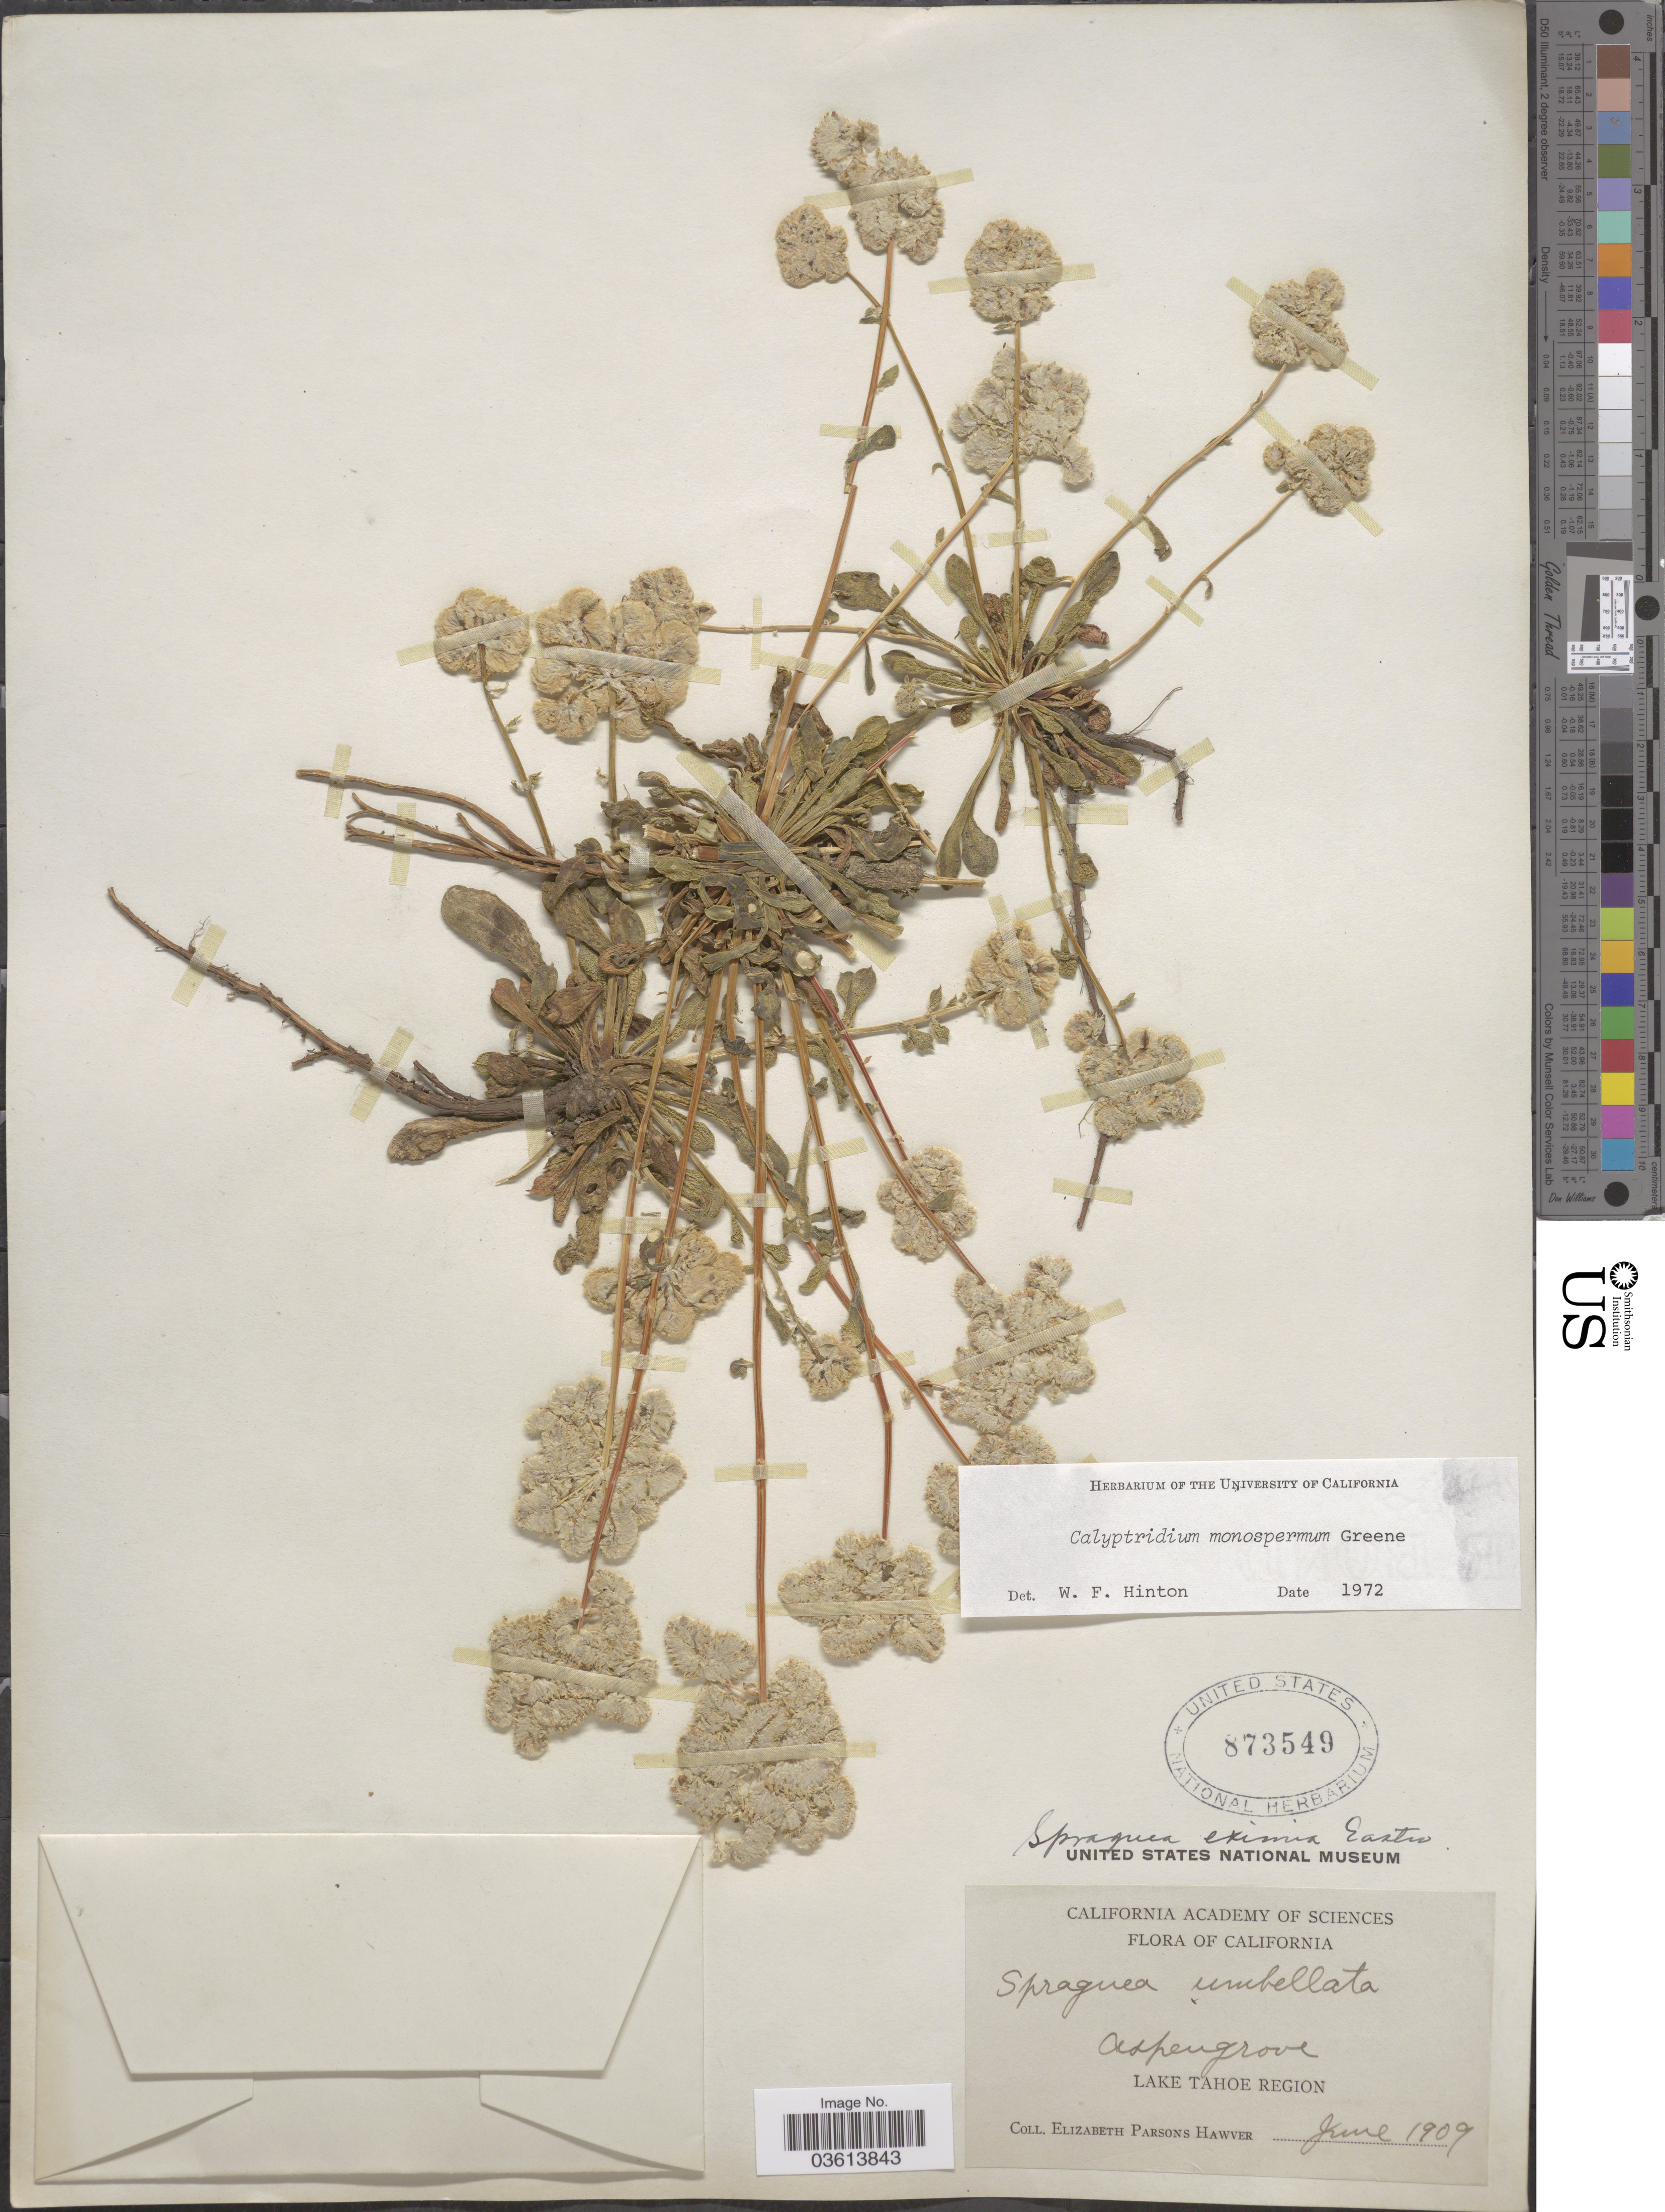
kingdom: Plantae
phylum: Tracheophyta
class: Magnoliopsida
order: Caryophyllales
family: Montiaceae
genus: Calyptridium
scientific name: Calyptridium monospermum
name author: Greene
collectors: E. Hawver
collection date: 1909-06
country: United States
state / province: California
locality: Aspen grove, Lake Tahoe Region.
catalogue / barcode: US 873549